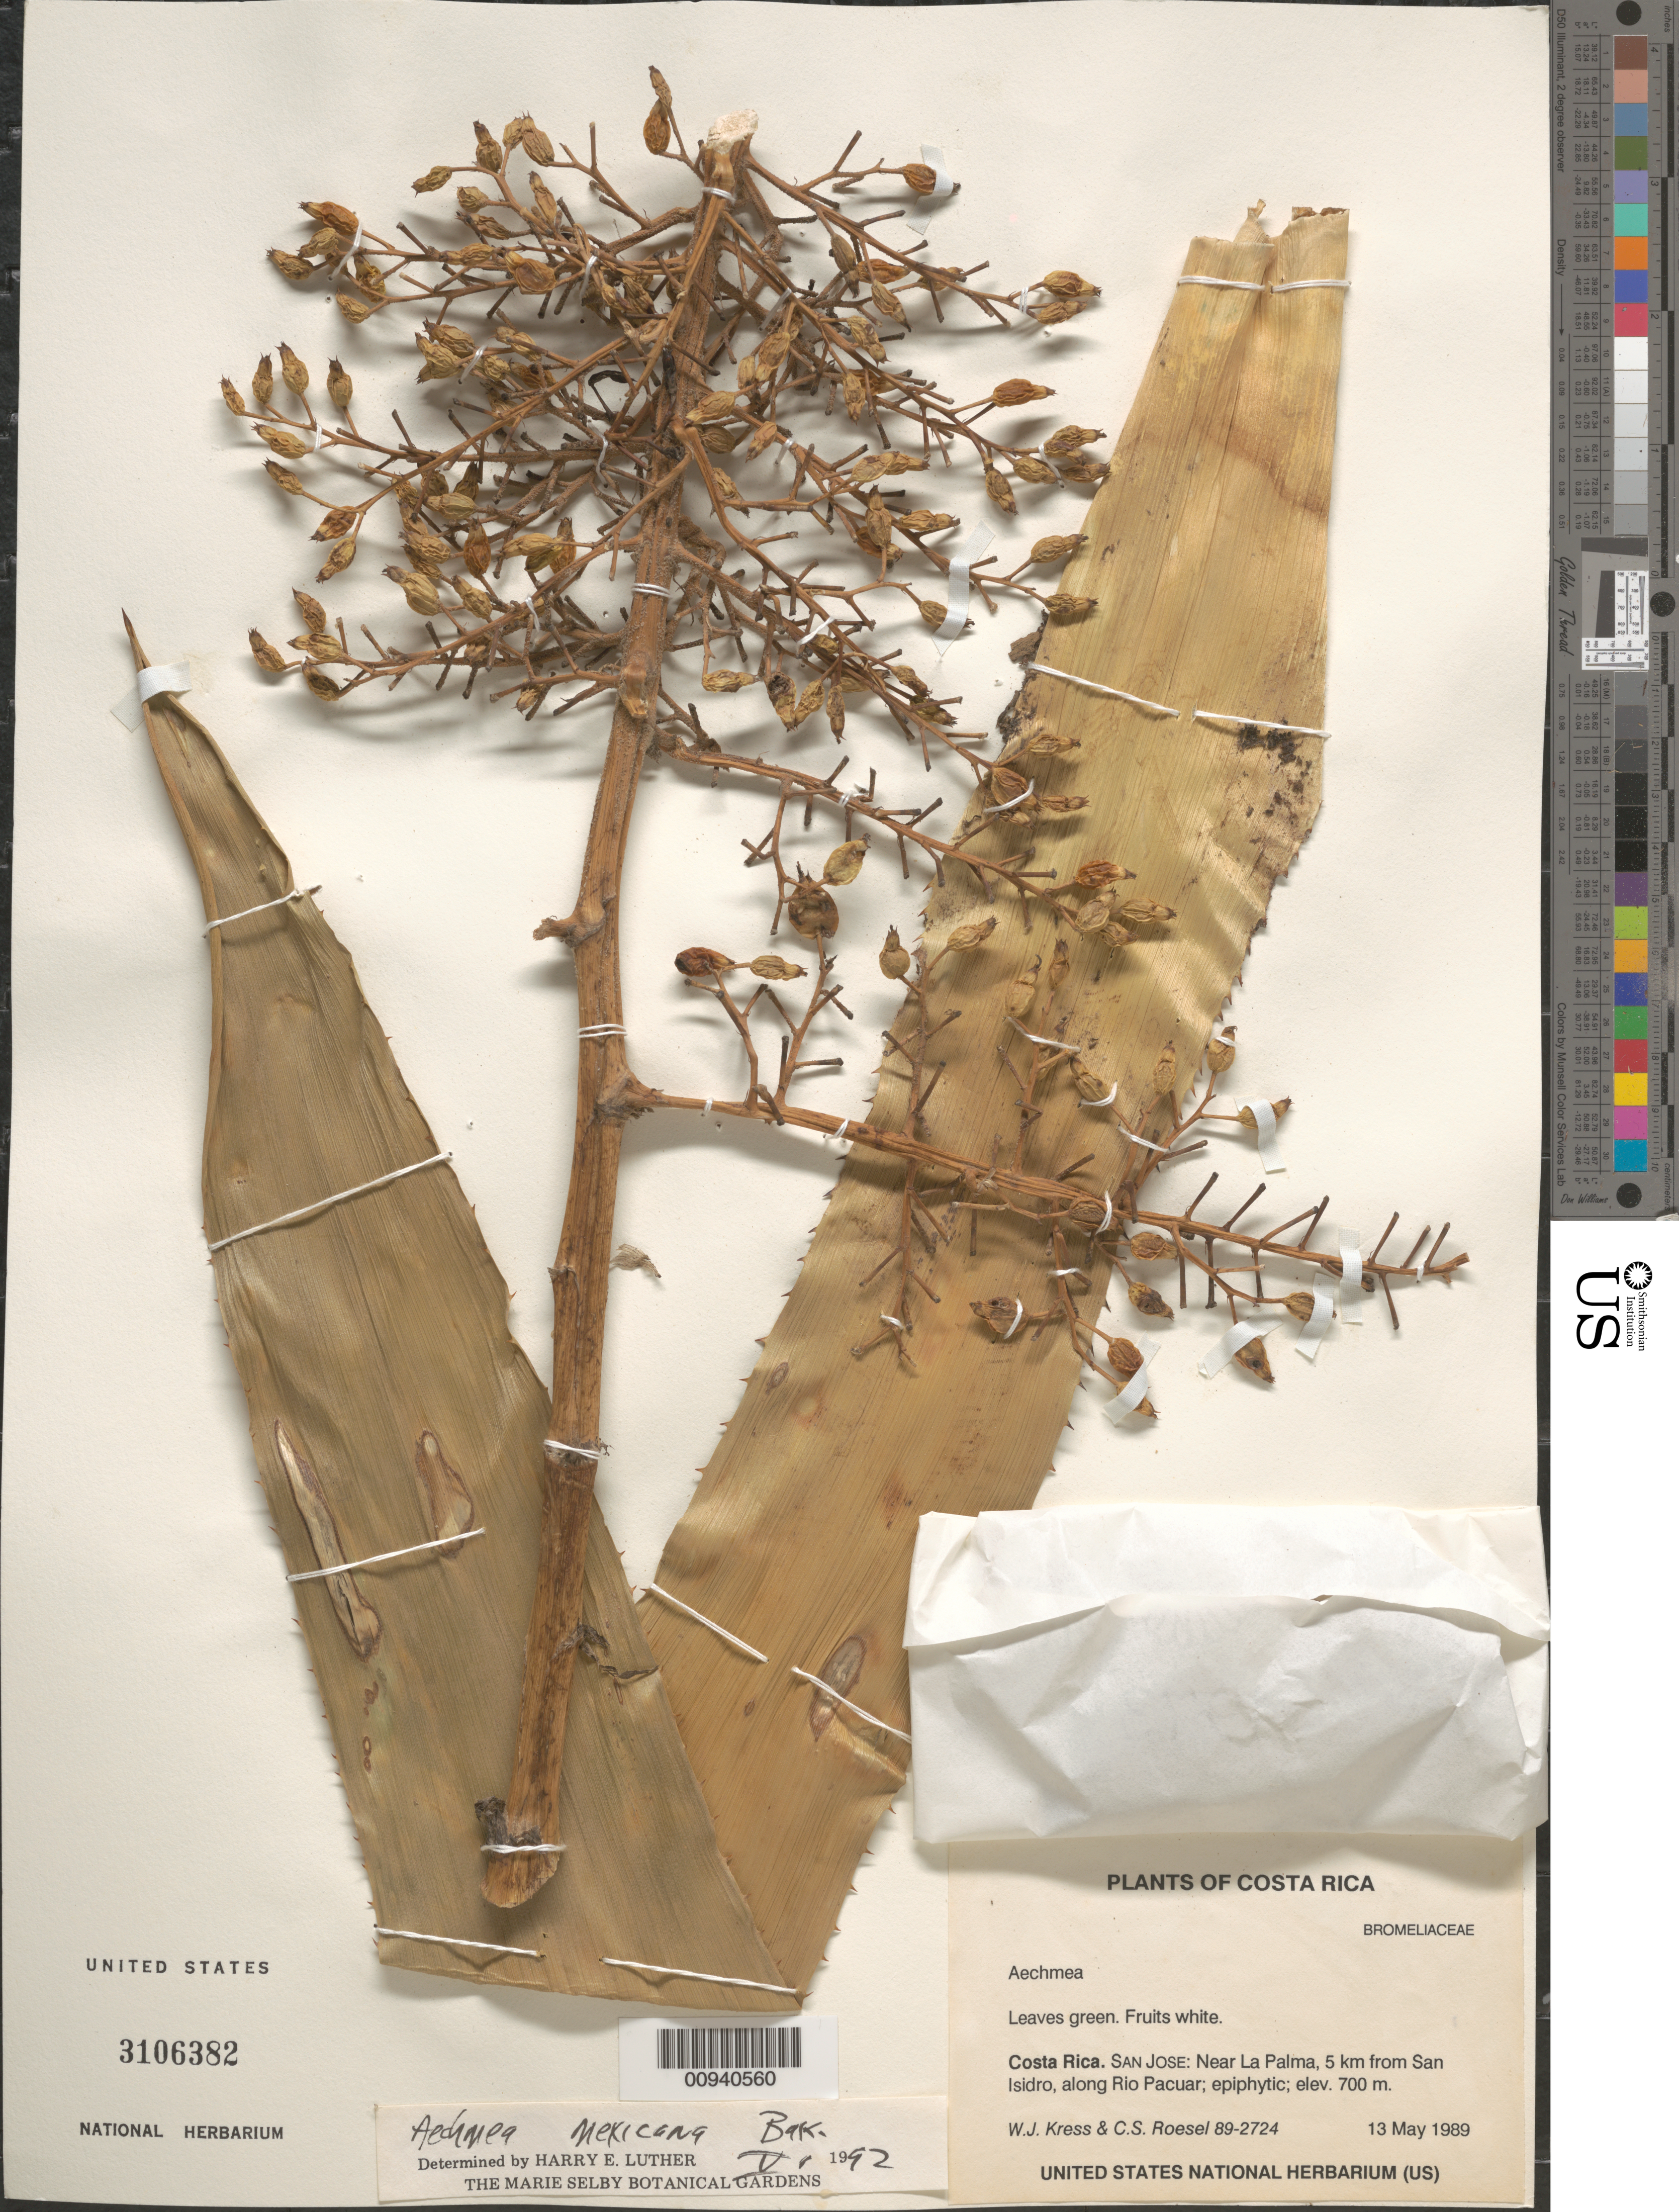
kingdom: Plantae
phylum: Tracheophyta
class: Liliopsida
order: Poales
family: Bromeliaceae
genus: Aechmea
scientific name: Aechmea mexicana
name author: Baker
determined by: Luther, Hans E.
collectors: W. J. Kress & C. S. Roesel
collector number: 89-2724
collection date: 1989-05-13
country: Costa Rica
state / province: San Jose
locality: Near La Palma, 5 km from San Isidro, along Rio Pacuar; epiphytic.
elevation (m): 700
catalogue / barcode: US 3106382